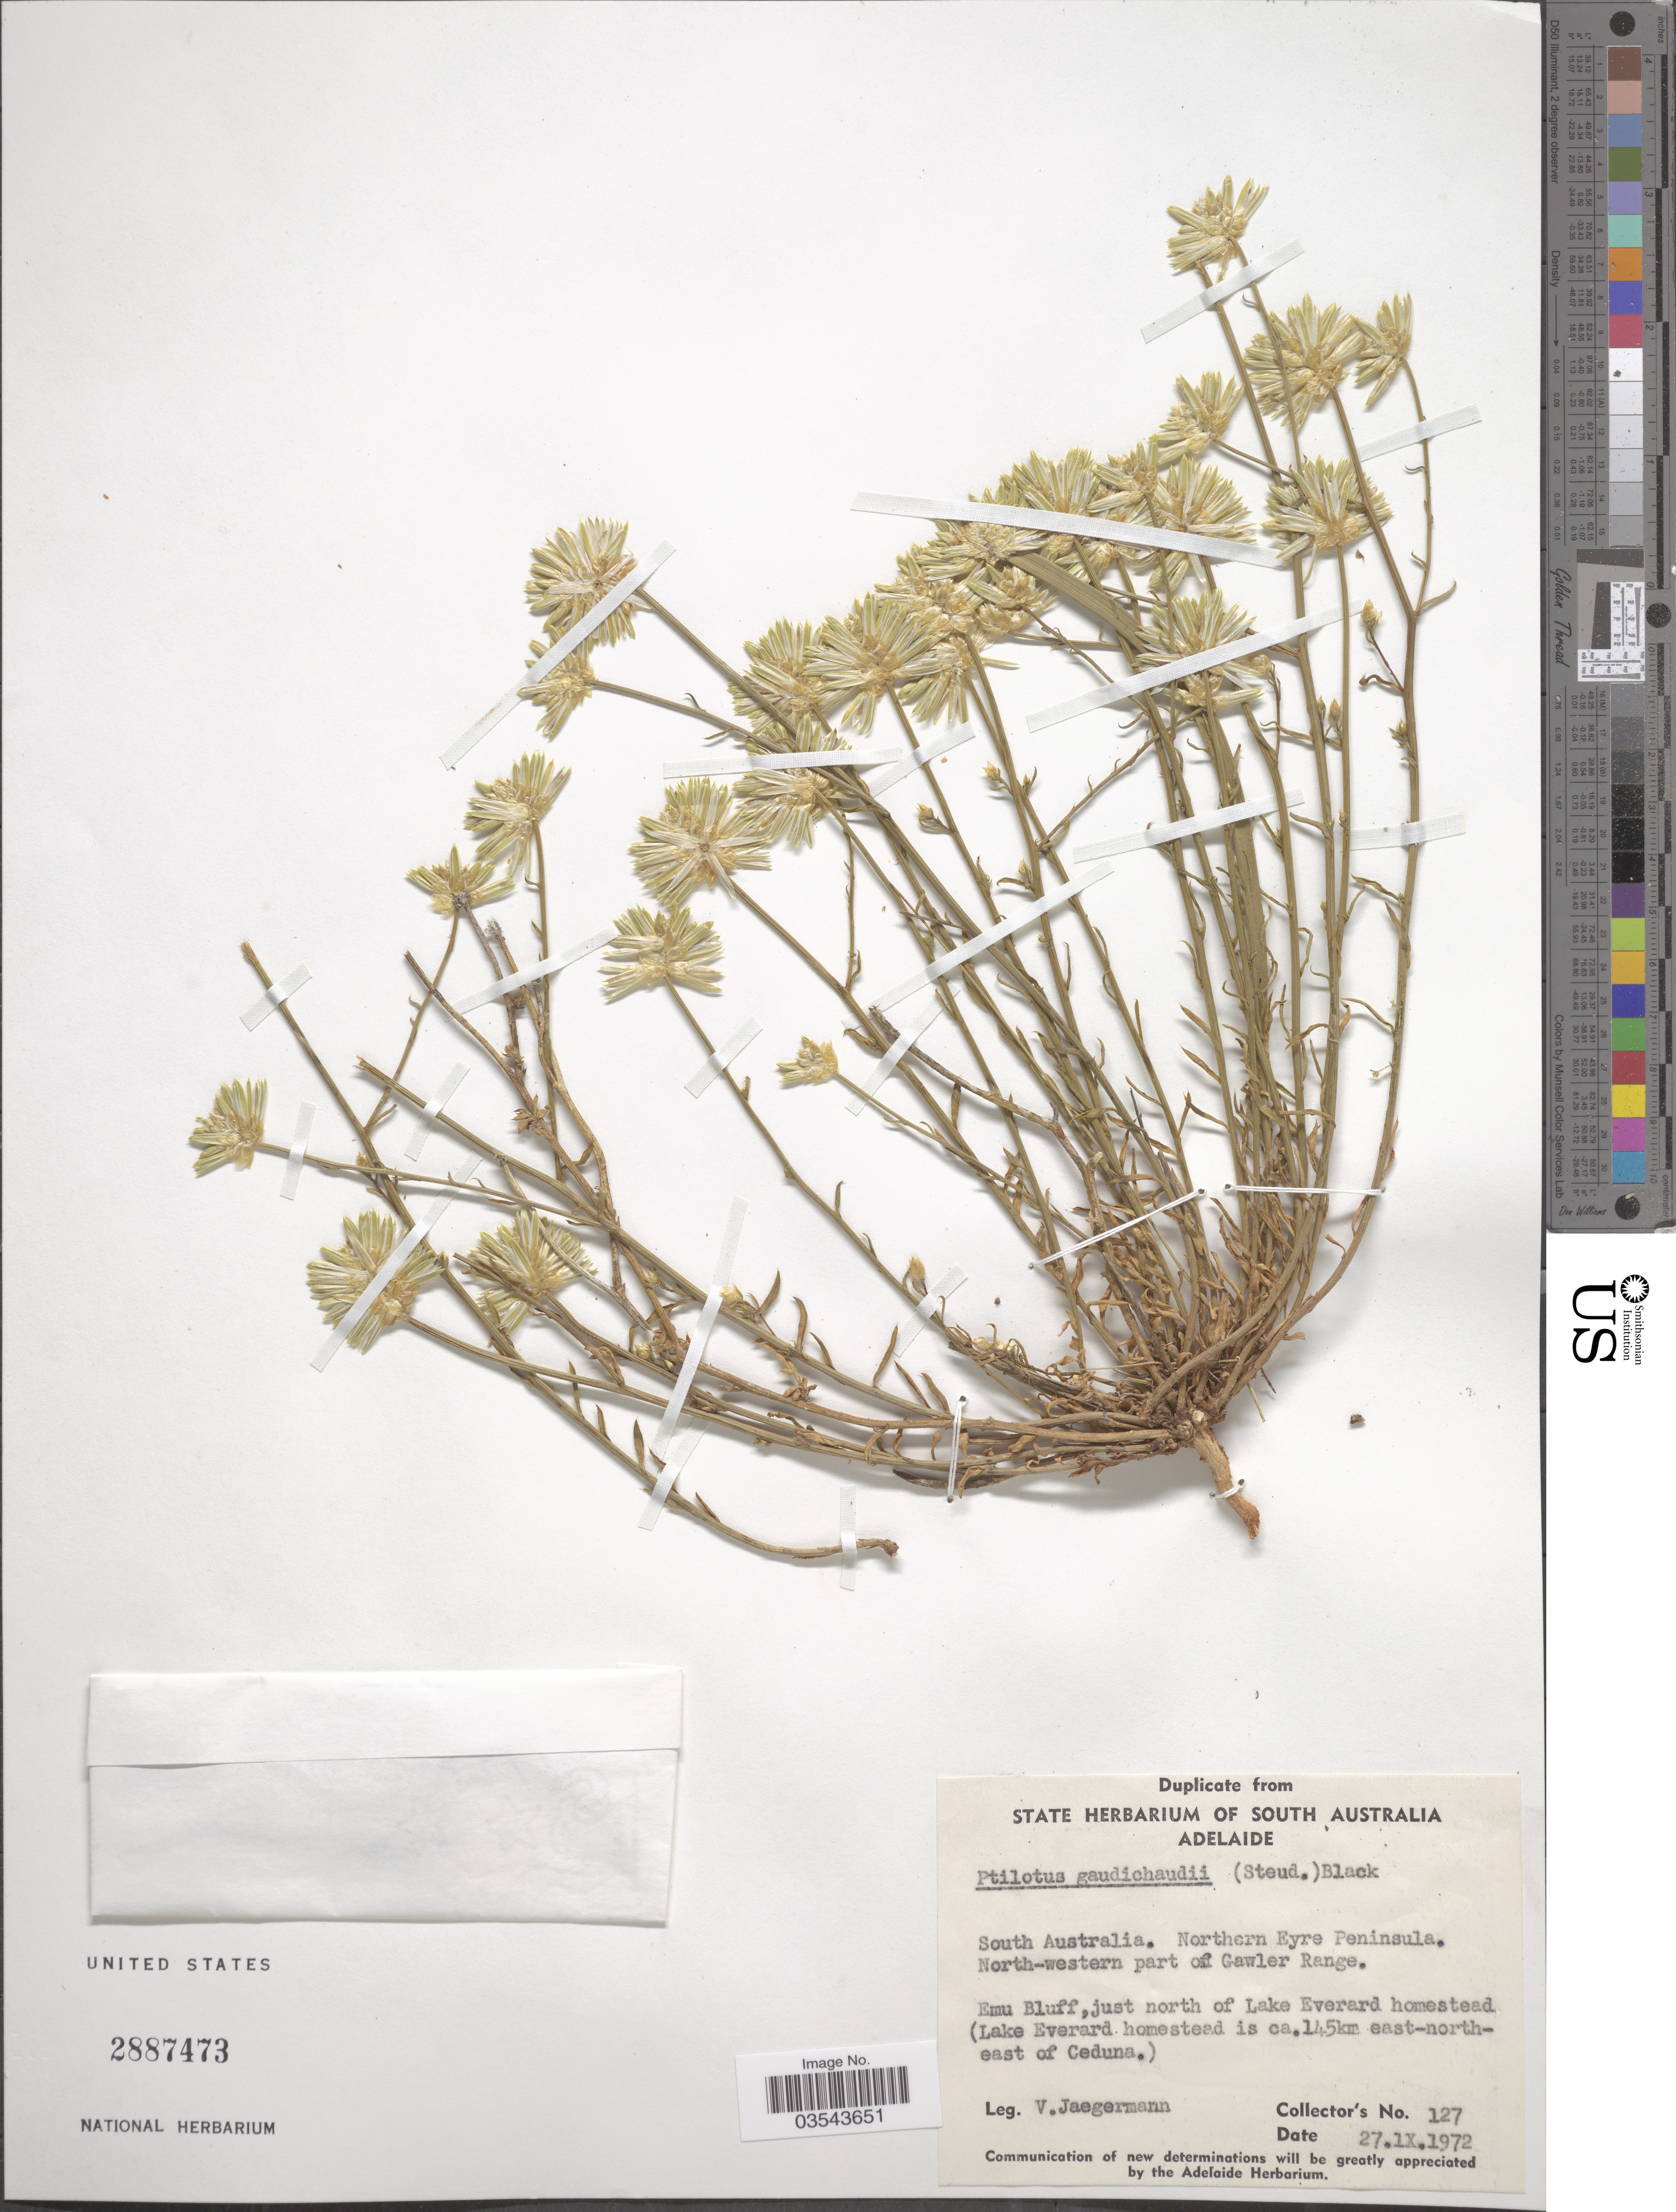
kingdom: Plantae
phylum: Tracheophyta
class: Magnoliopsida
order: Caryophyllales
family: Amaranthaceae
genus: Ptilotus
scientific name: Ptilotus gaudichaudii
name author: J.M. Black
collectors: V. Jaegermann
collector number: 127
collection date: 1972-09-27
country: Australia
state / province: South Australia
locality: Northern Eyre Peninsula. North-western part of Gawler Range. Emu Bluff, just north of Lake Everard homestead (Lake Everard homestead is ca. 145km east-north-east of Ceduna.)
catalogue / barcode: US 2887473